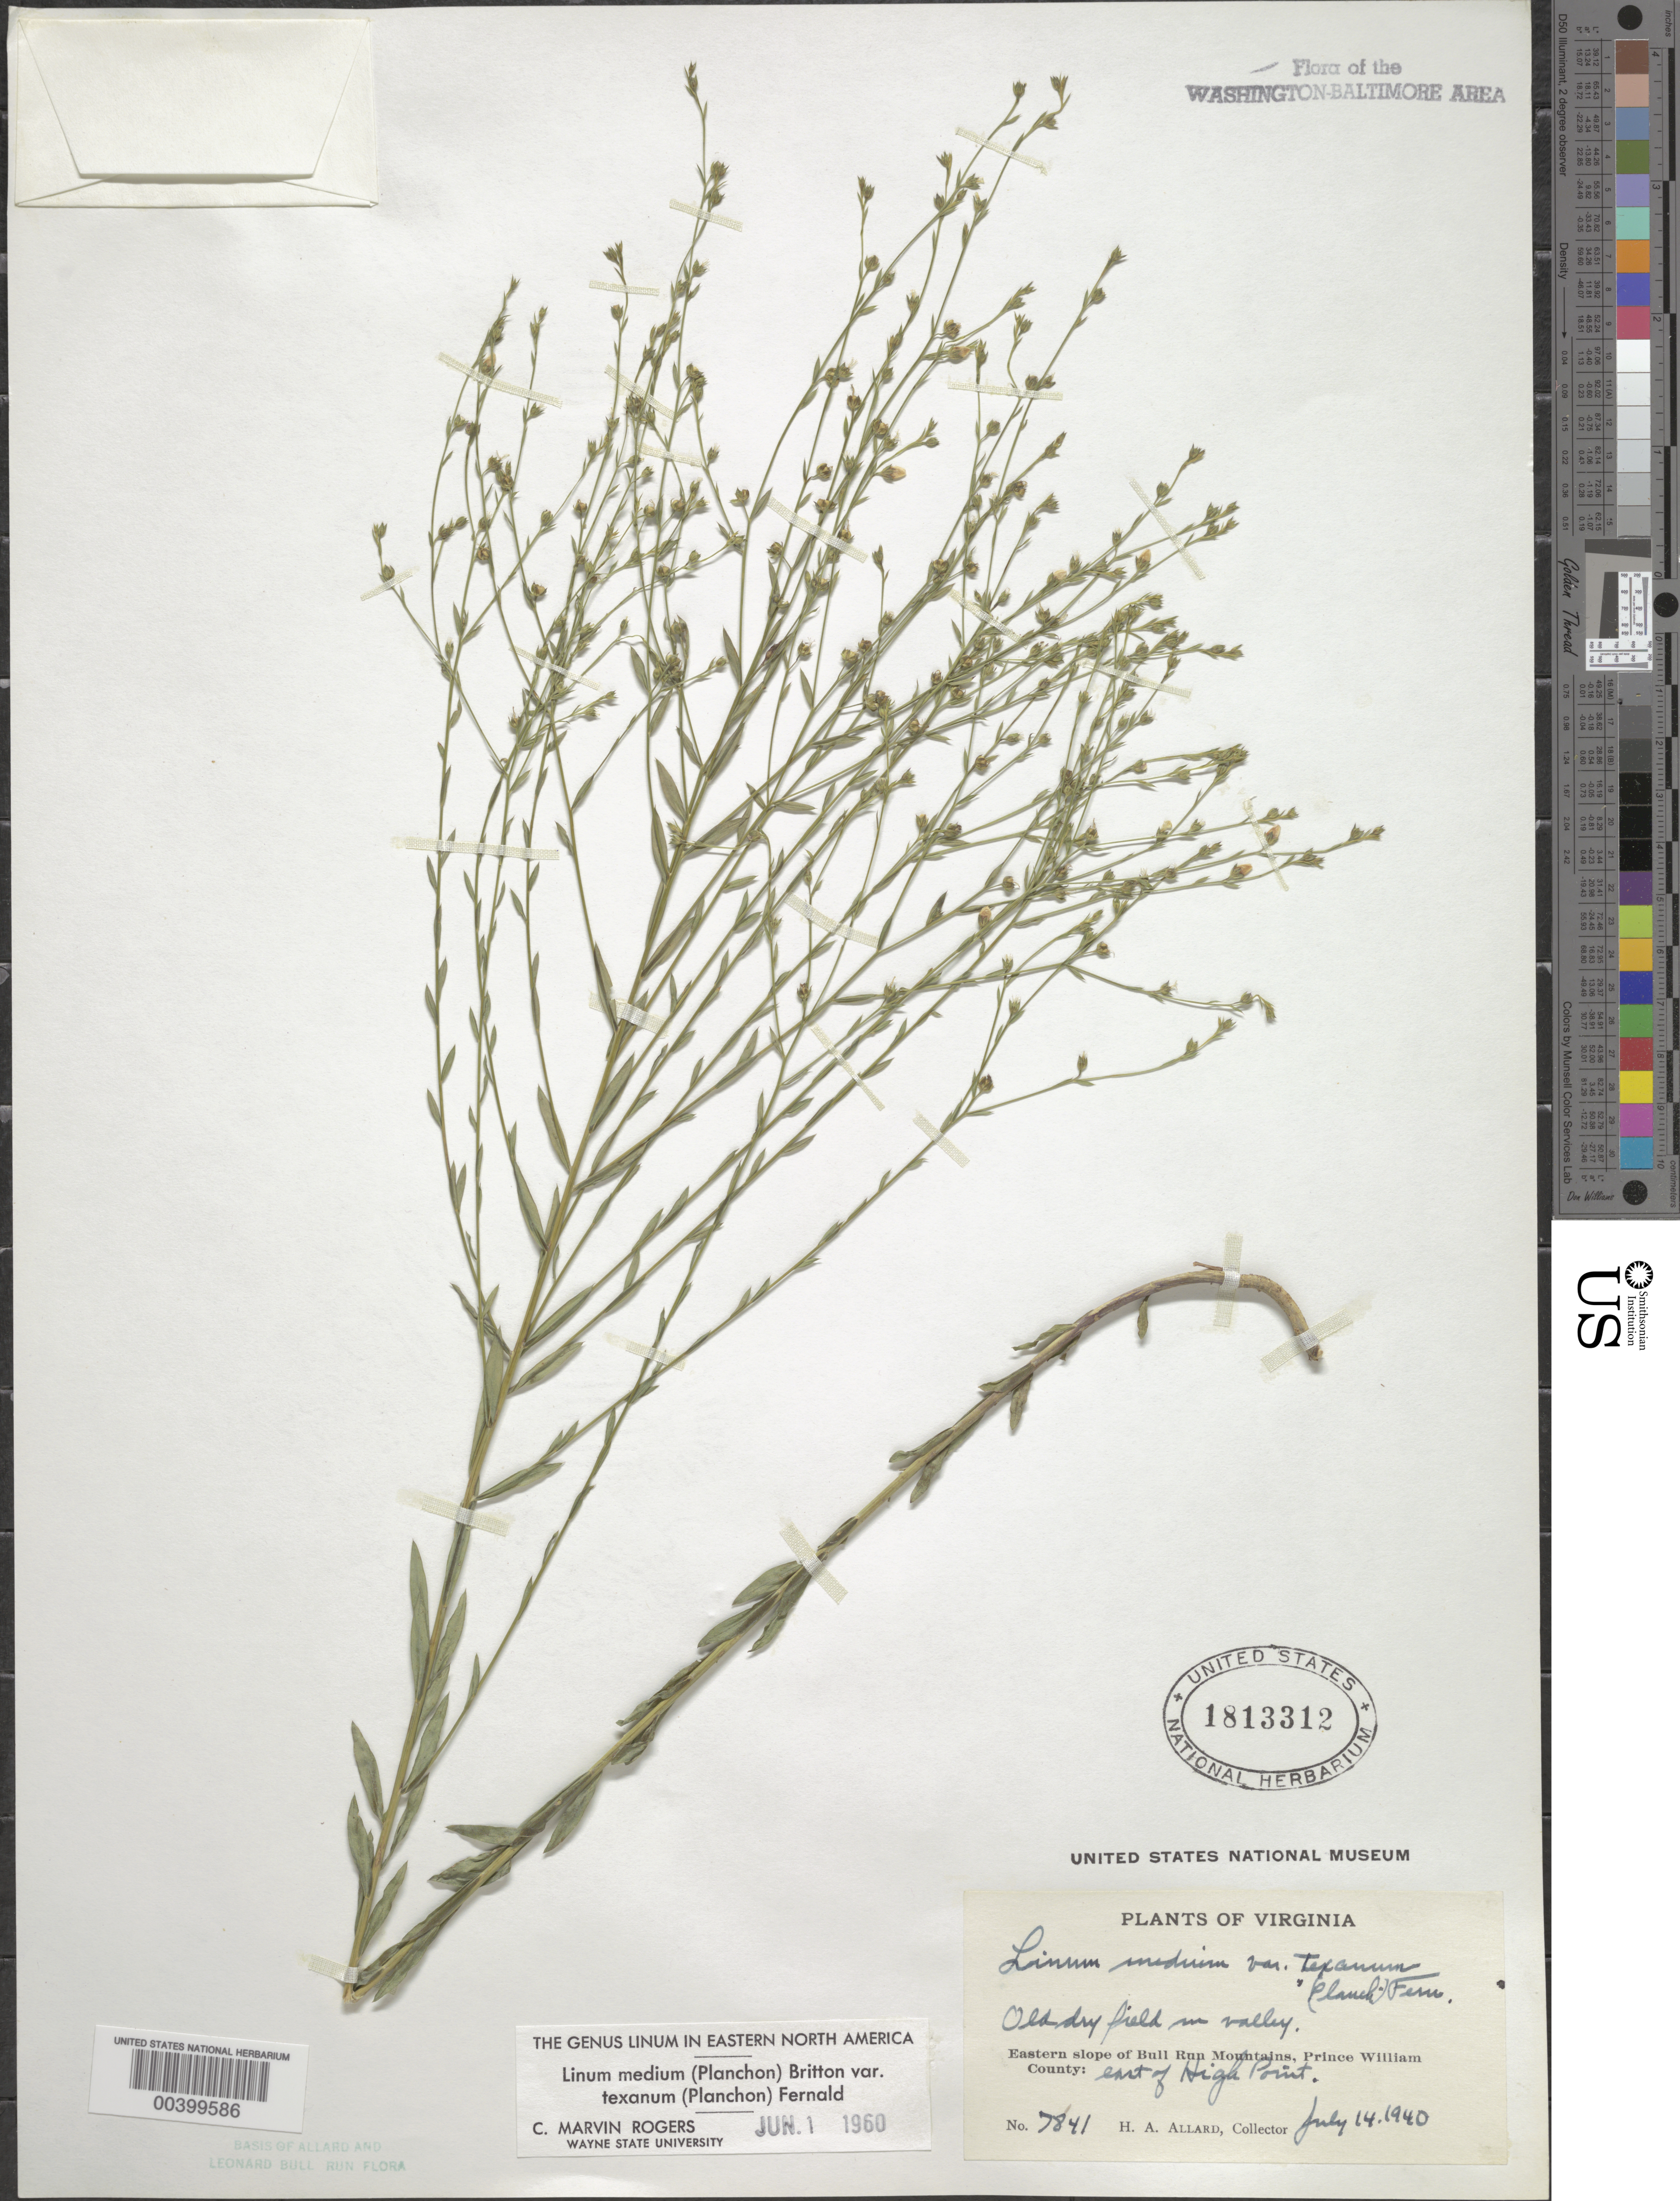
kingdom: Plantae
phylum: Tracheophyta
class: Magnoliopsida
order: Malpighiales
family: Linaceae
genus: Linum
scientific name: Linum medium var. texanum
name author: (Planch.) Fernald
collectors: H. A. Allard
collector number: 7841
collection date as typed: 14 Jul 1940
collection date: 1940-07-14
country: United States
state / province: Virginia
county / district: Prince William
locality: East of High Point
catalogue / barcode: US 1813312